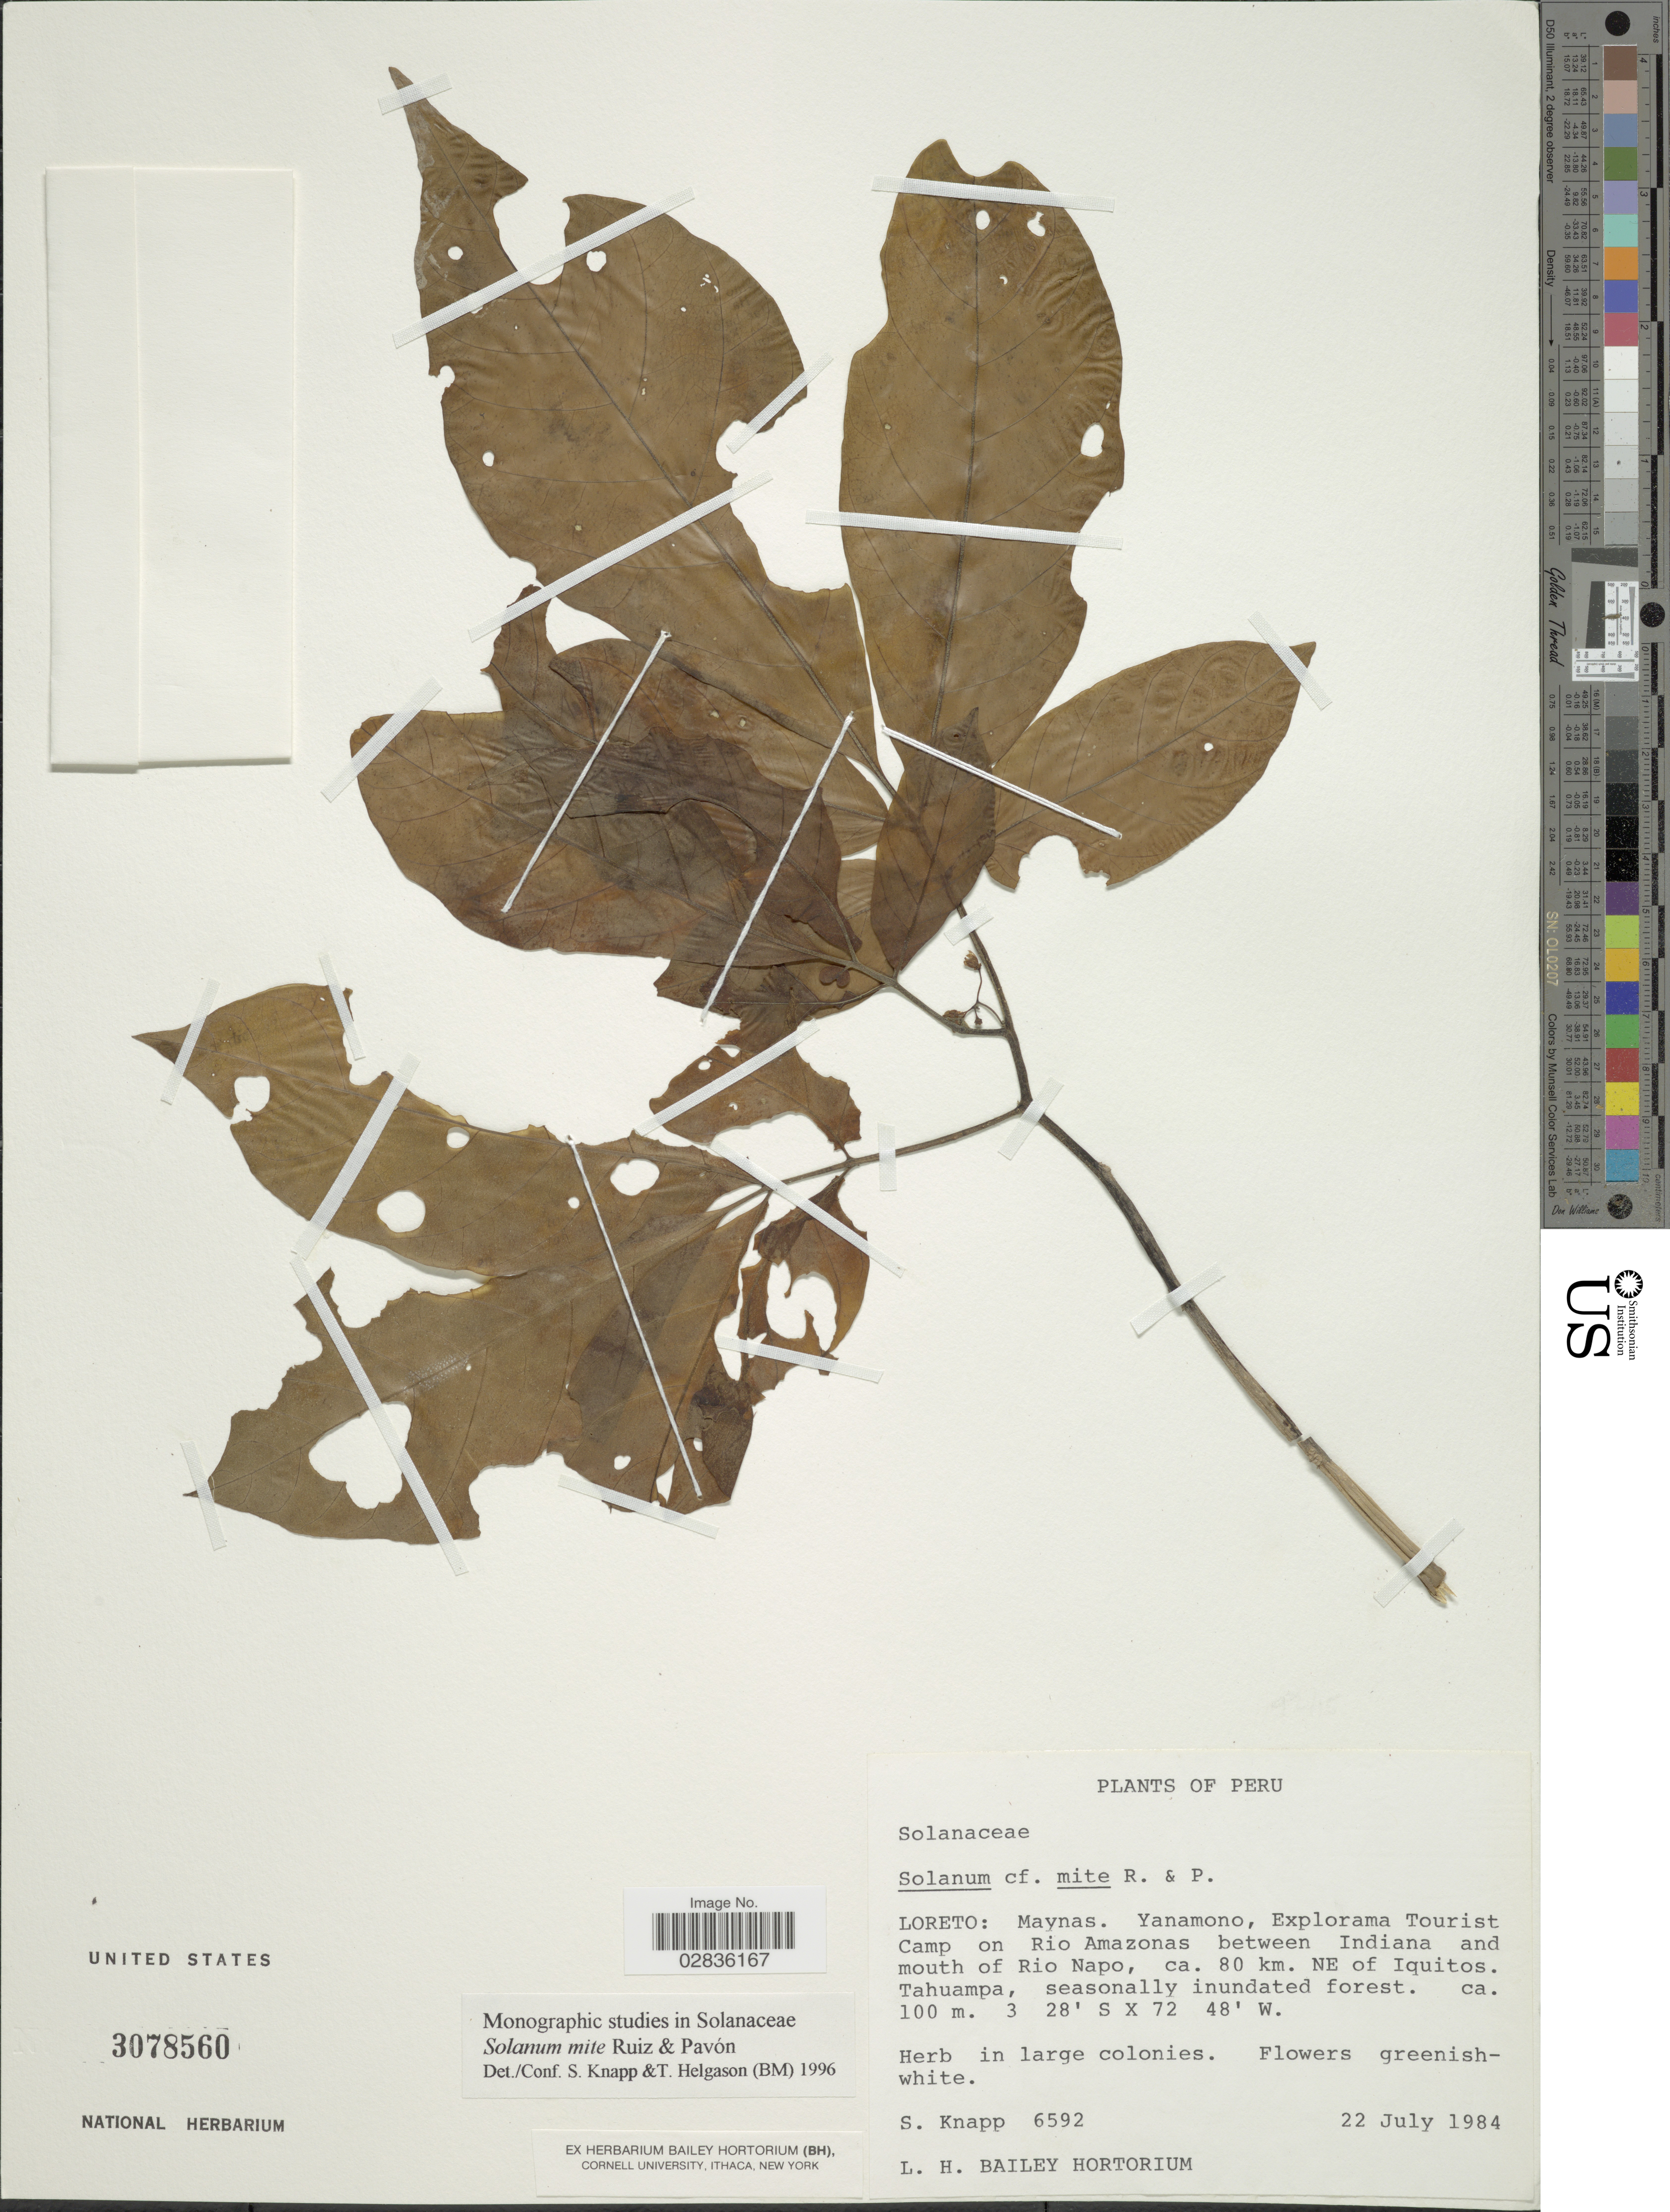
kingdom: Plantae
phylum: Tracheophyta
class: Magnoliopsida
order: Solanales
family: Solanaceae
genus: Solanum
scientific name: Solanum mite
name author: Ruiz & Pav.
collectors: S. Knapp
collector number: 6592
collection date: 1984-07-22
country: Peru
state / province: Loreto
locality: Maynas. Yanamono, Explorama Tourist Camp on Rio Amazonas between Indiana and mouth of Rio Napo, ca. 80 km. NE of Iquitos. Tahuampa.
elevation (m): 100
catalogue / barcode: US 3078560